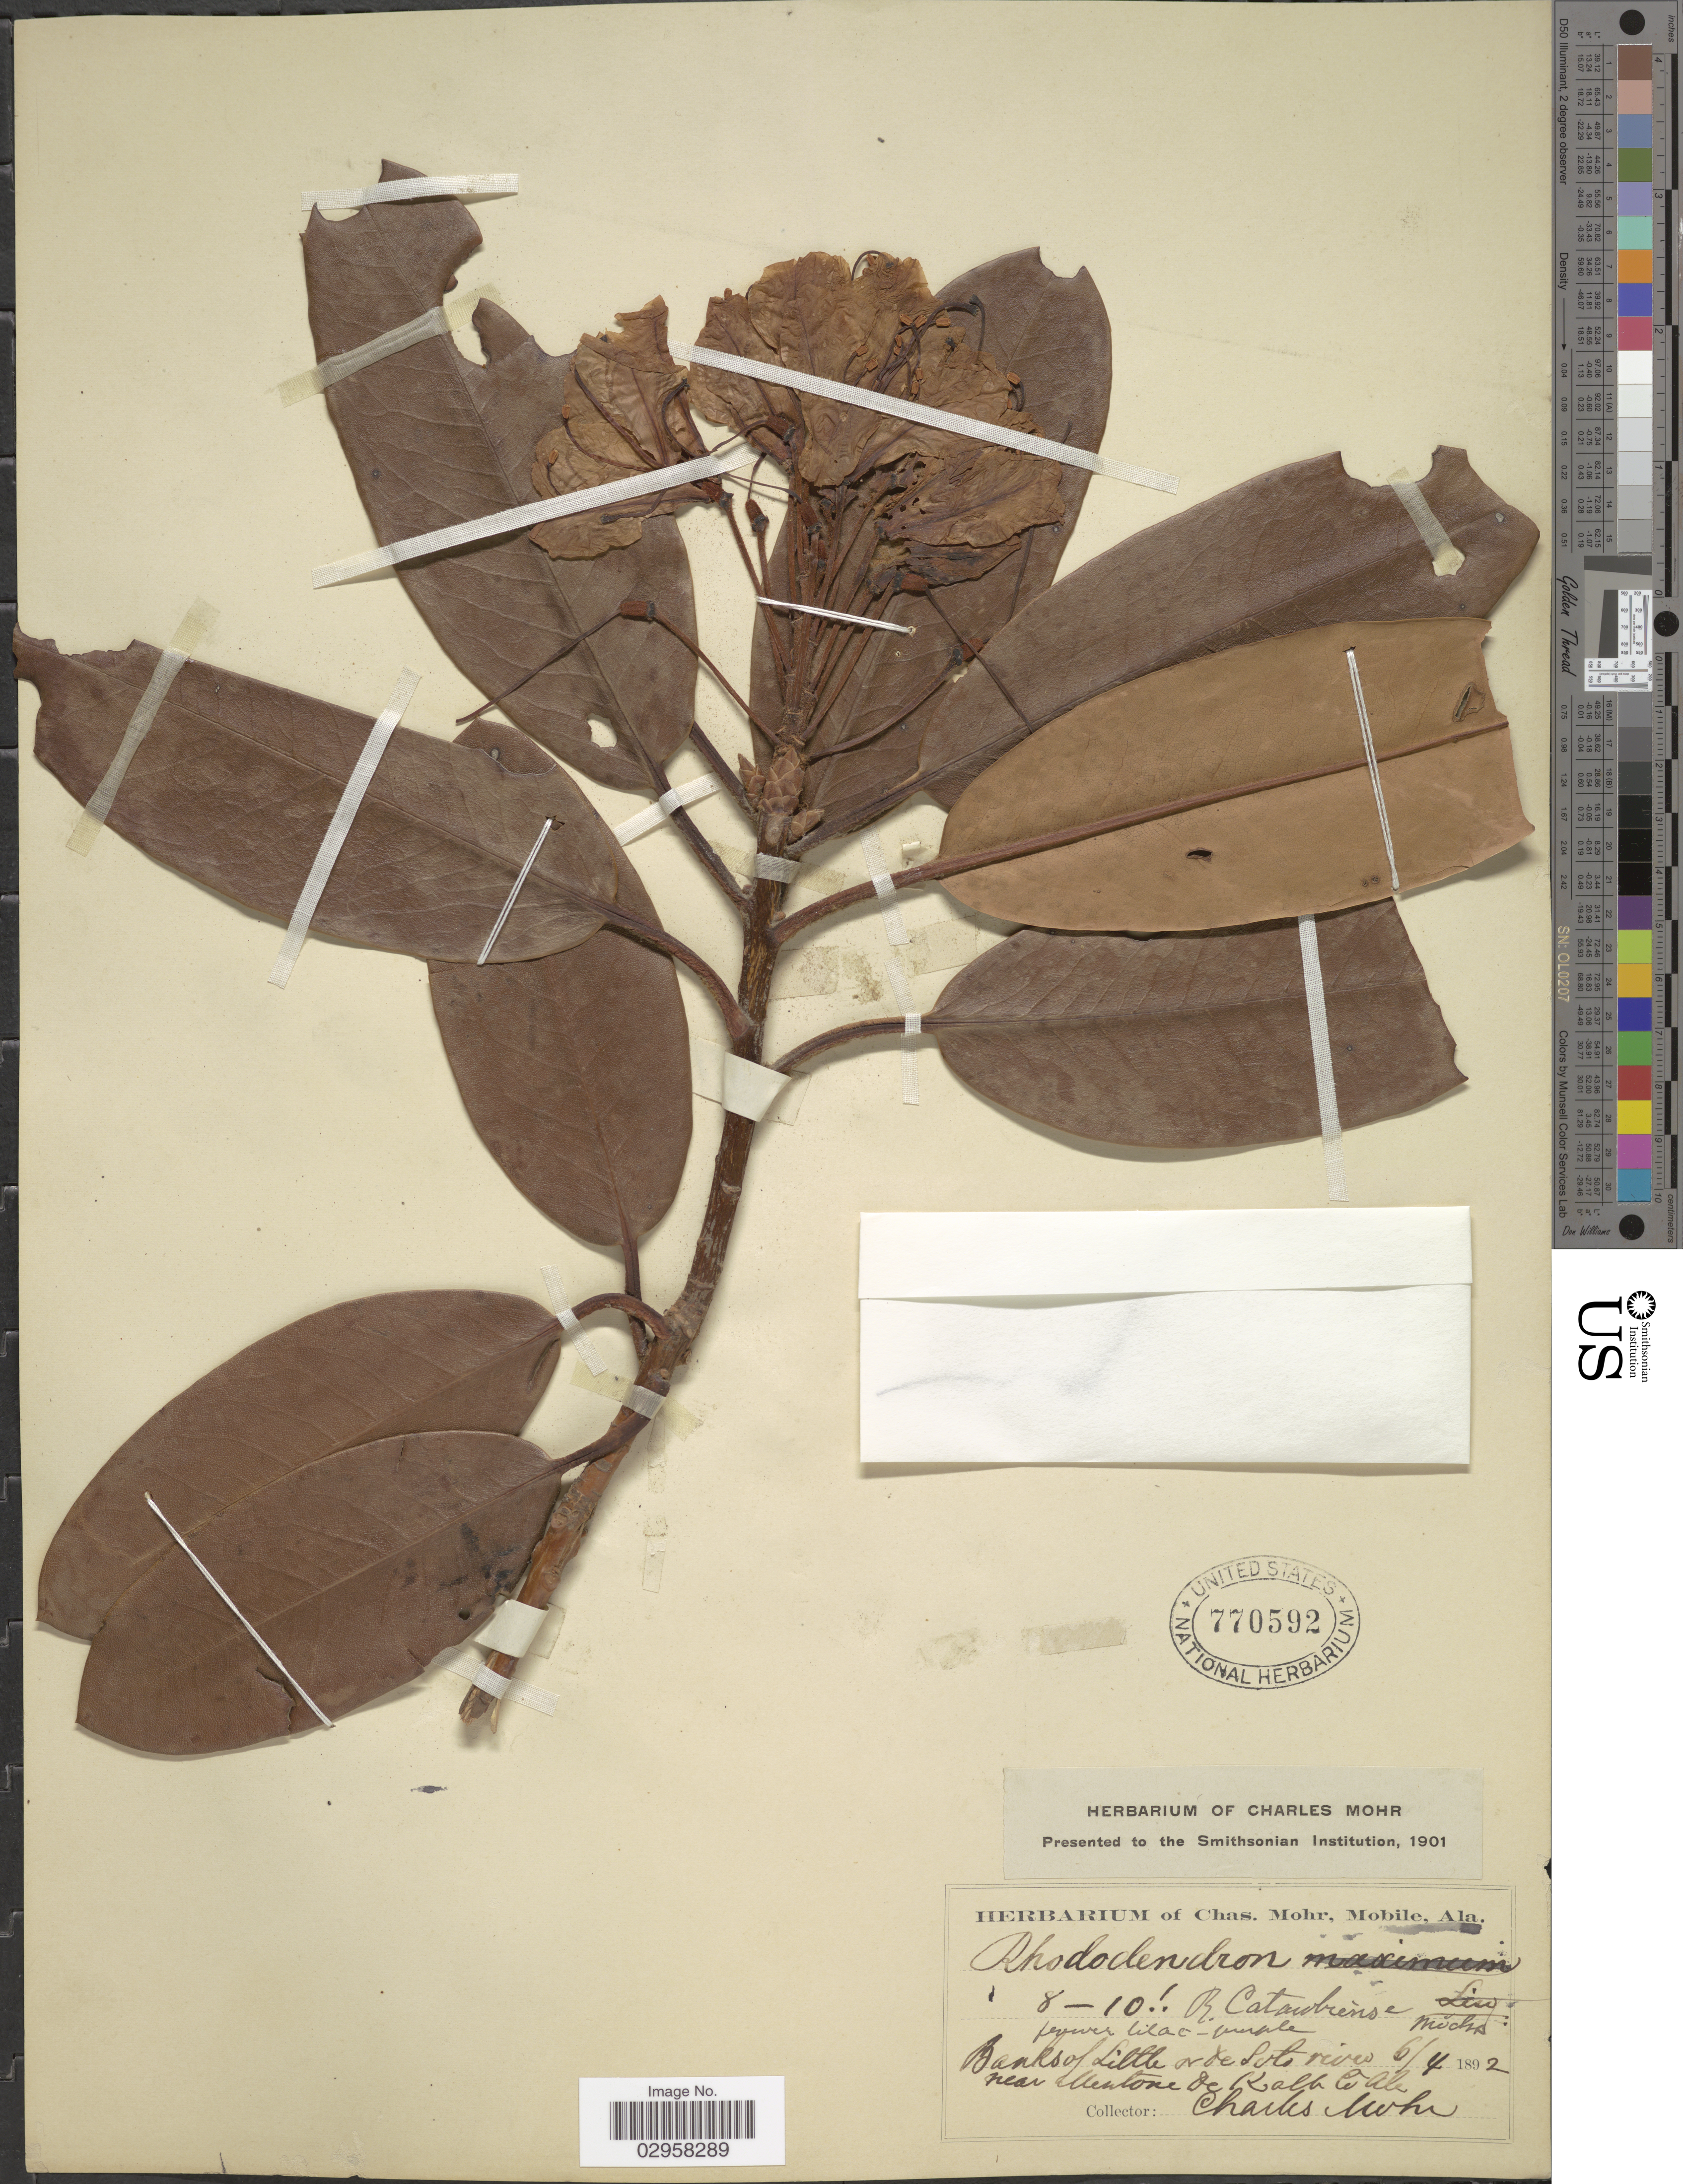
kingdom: Plantae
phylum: Tracheophyta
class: Magnoliopsida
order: Ericales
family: Ericaceae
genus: Rhododendron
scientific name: Rhododendron catawbiense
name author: Michx.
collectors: Mohr, C. T. (herbarium)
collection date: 1892-04-06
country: United States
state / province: Alabama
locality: Banks of Little or de Soto river. Near Allenton DeKalb Co. Ala.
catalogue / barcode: US 770592